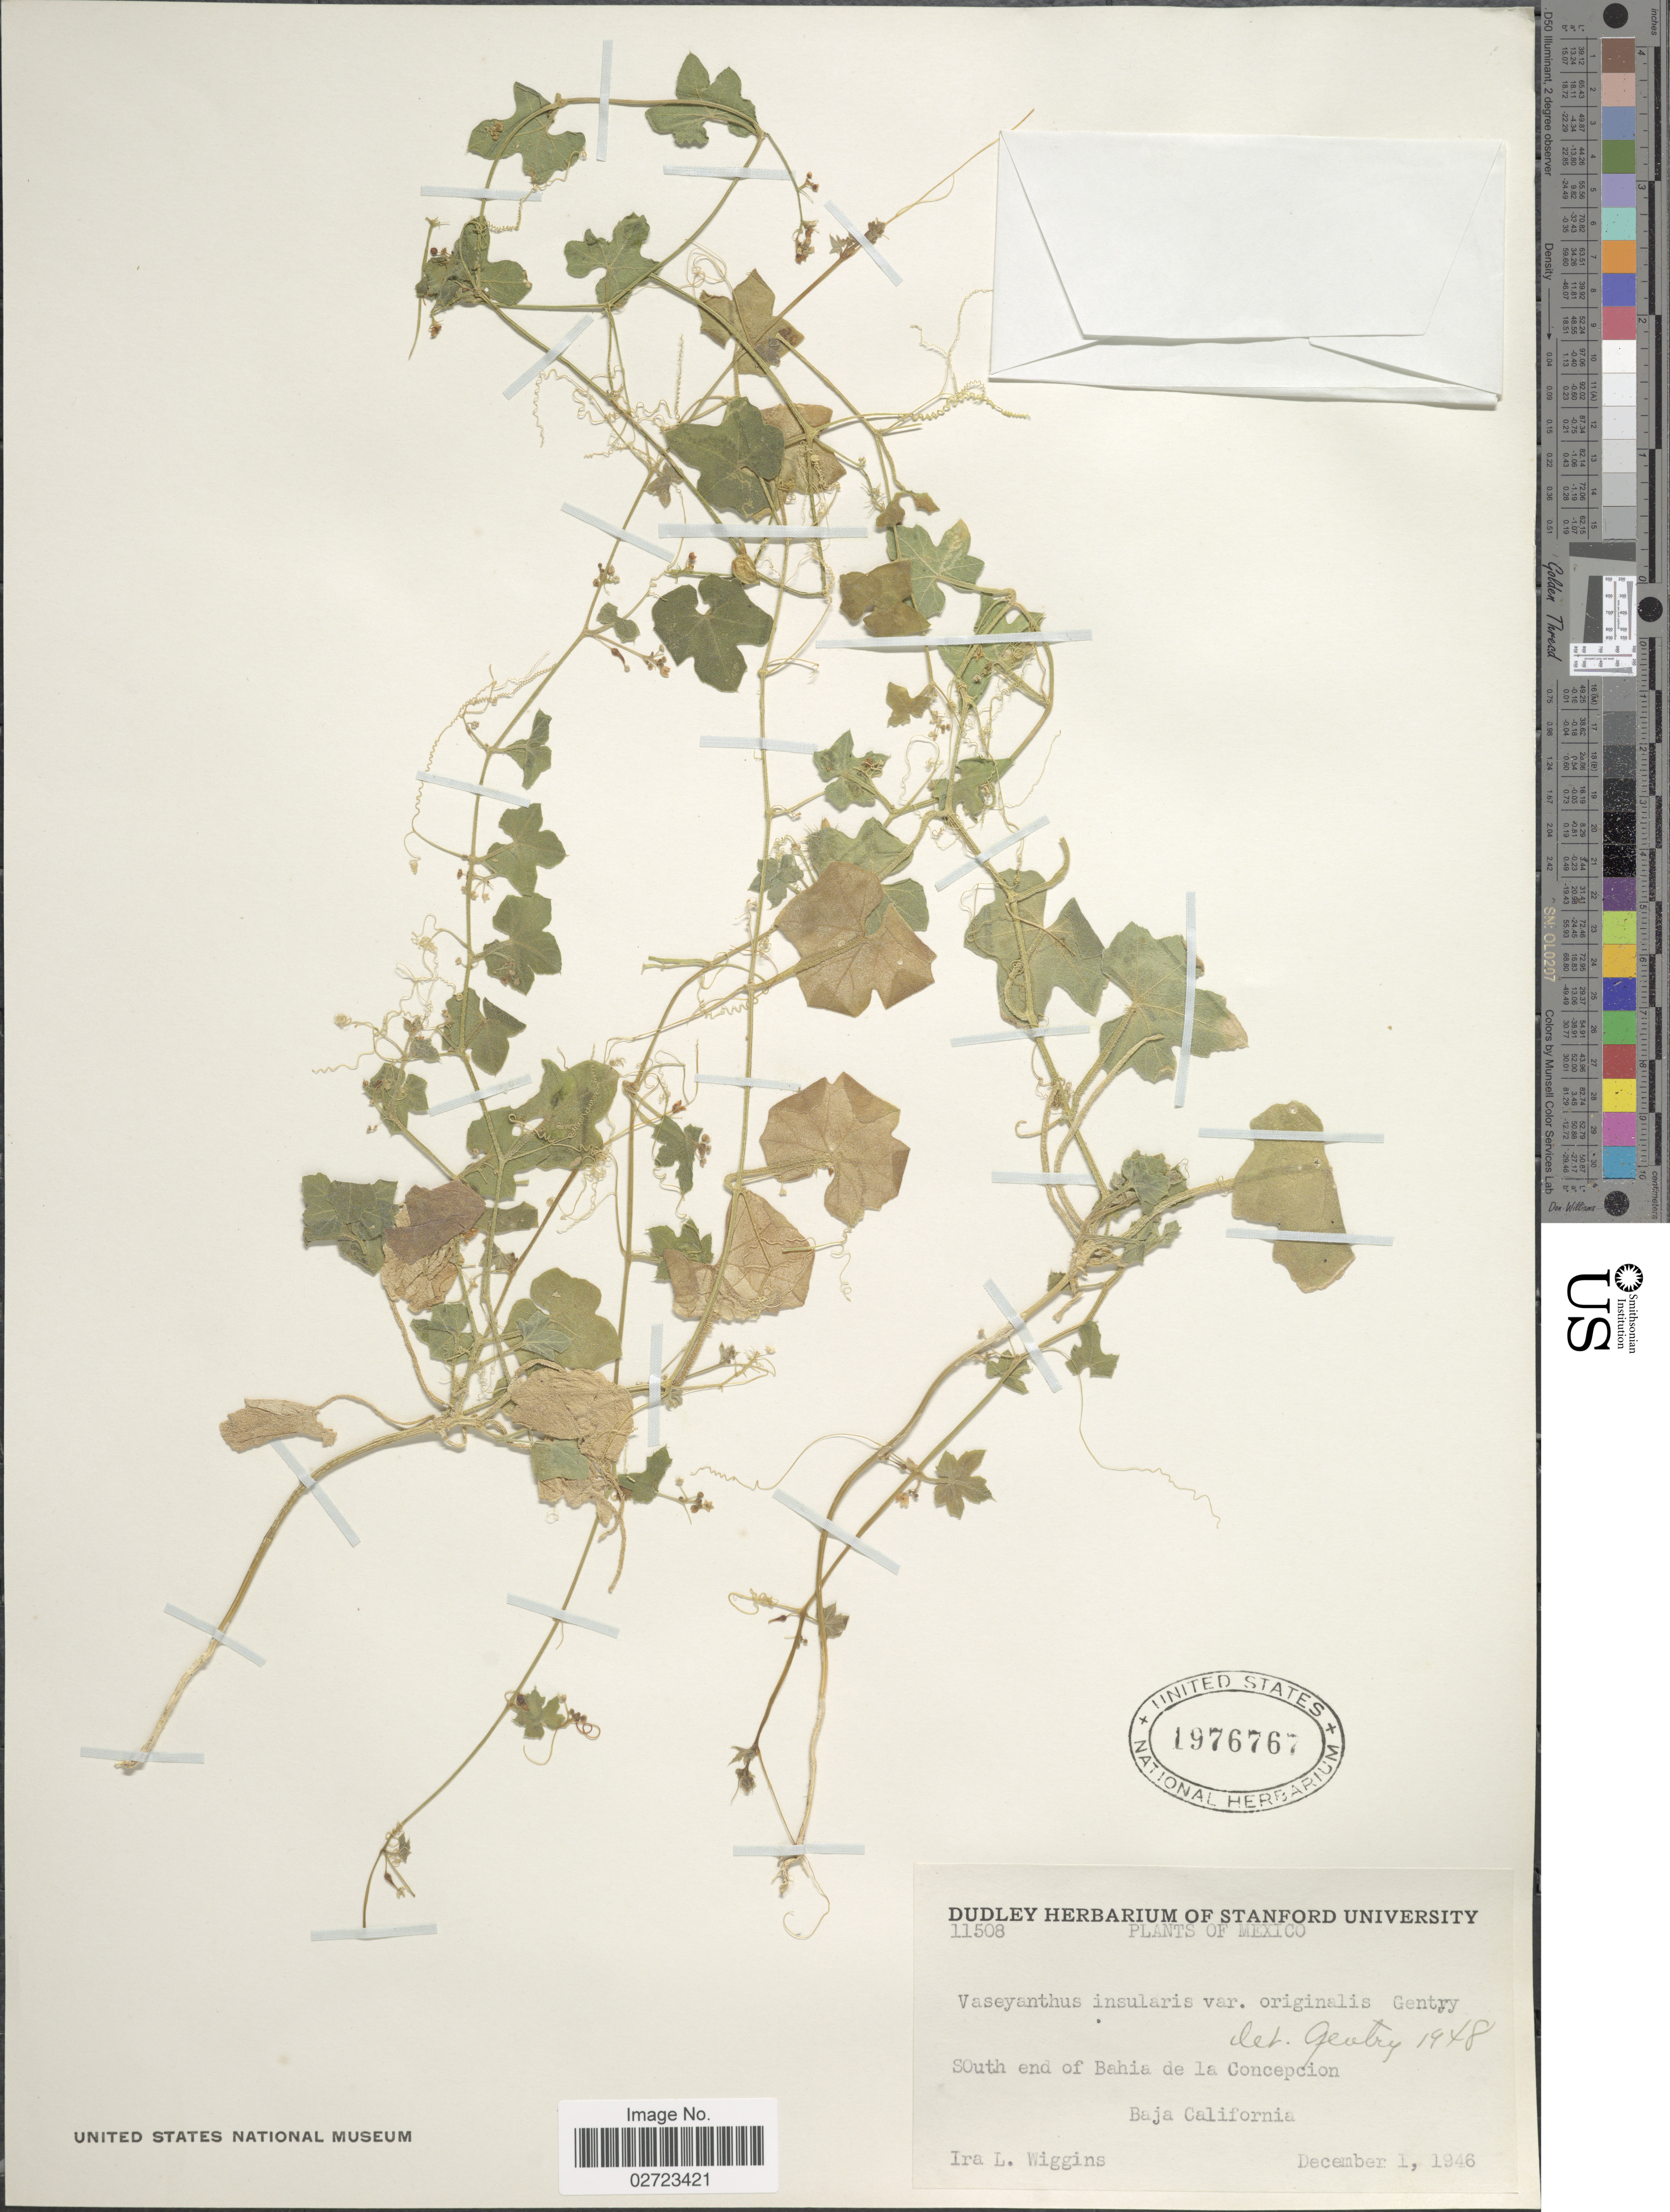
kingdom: Plantae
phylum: Tracheophyta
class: Magnoliopsida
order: Cucurbitales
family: Cucurbitaceae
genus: Echinopepon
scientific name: Echinopepon insularis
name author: S. Watson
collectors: I. L. Wiggins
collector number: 11508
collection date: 1946-12-01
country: Mexico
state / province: Baja California Sur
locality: South end of Bahia de la Concepcion.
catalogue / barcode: US 1976767